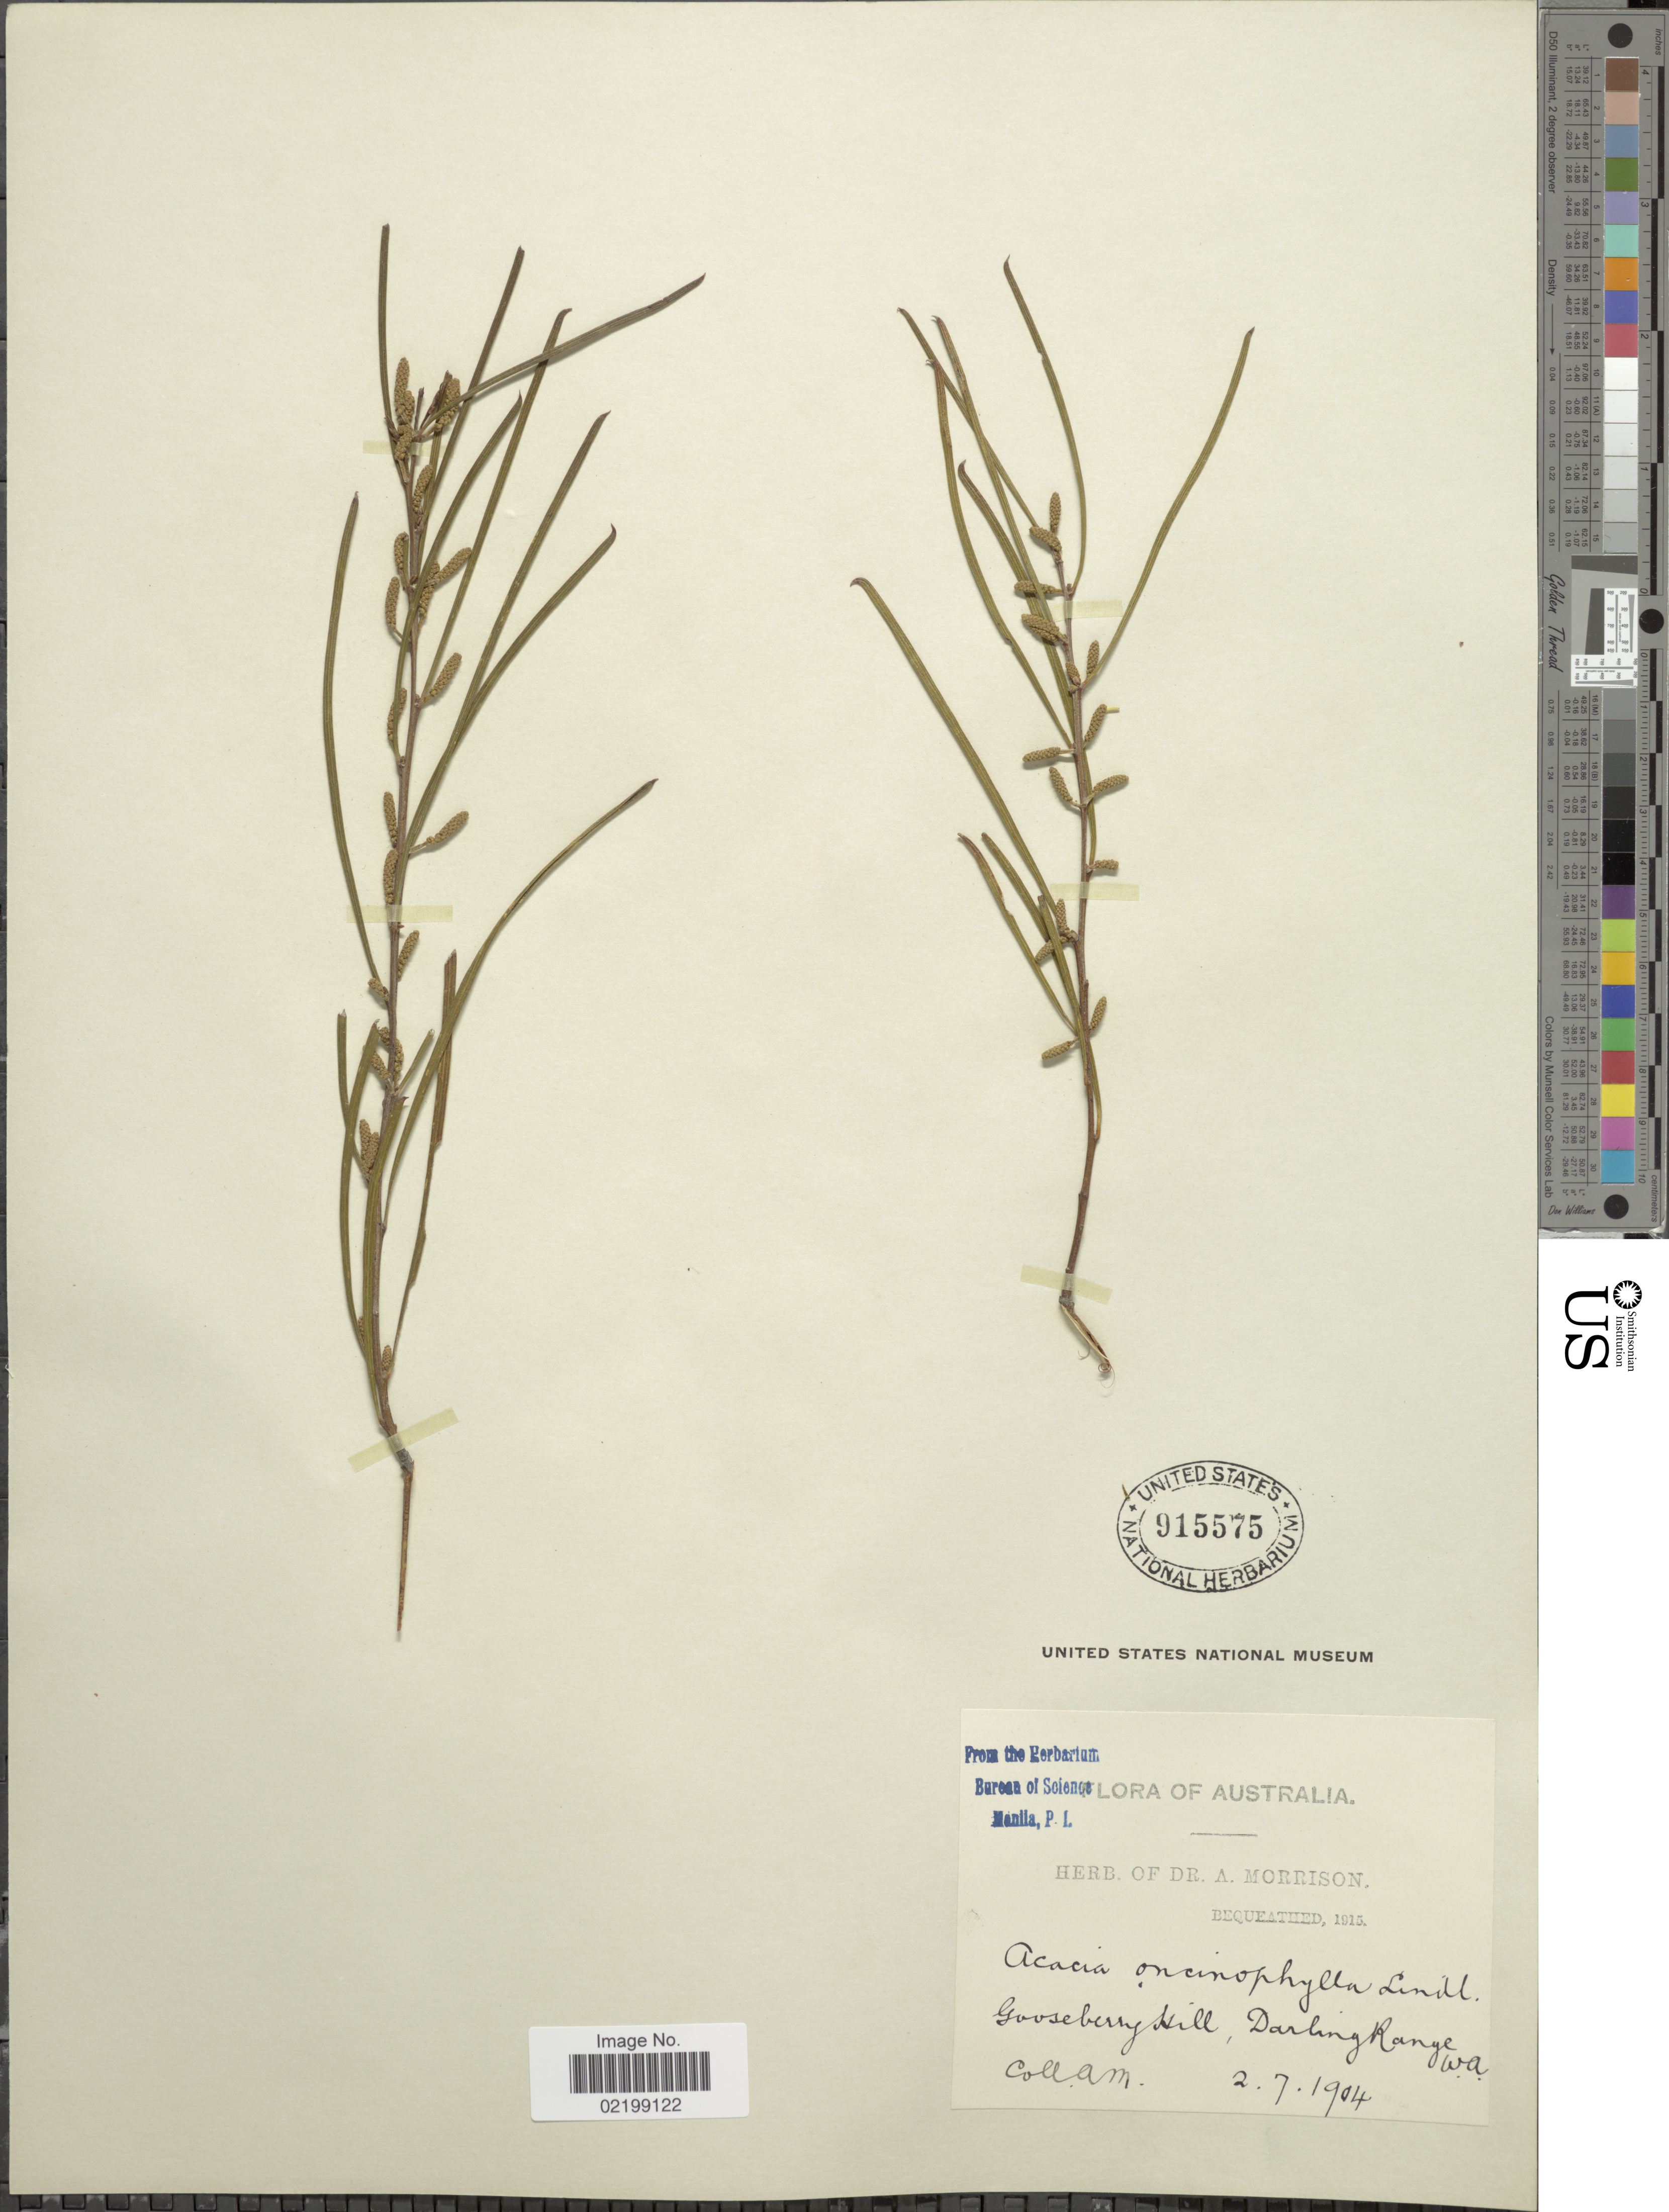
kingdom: Plantae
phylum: Tracheophyta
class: Magnoliopsida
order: Fabales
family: Fabaceae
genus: Acacia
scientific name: Acacia oncinophylla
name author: Benth.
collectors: A. Morrison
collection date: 1904-07-02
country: Australia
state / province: Western Australia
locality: Gooseberry Hill, Darling Range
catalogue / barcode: US 915575